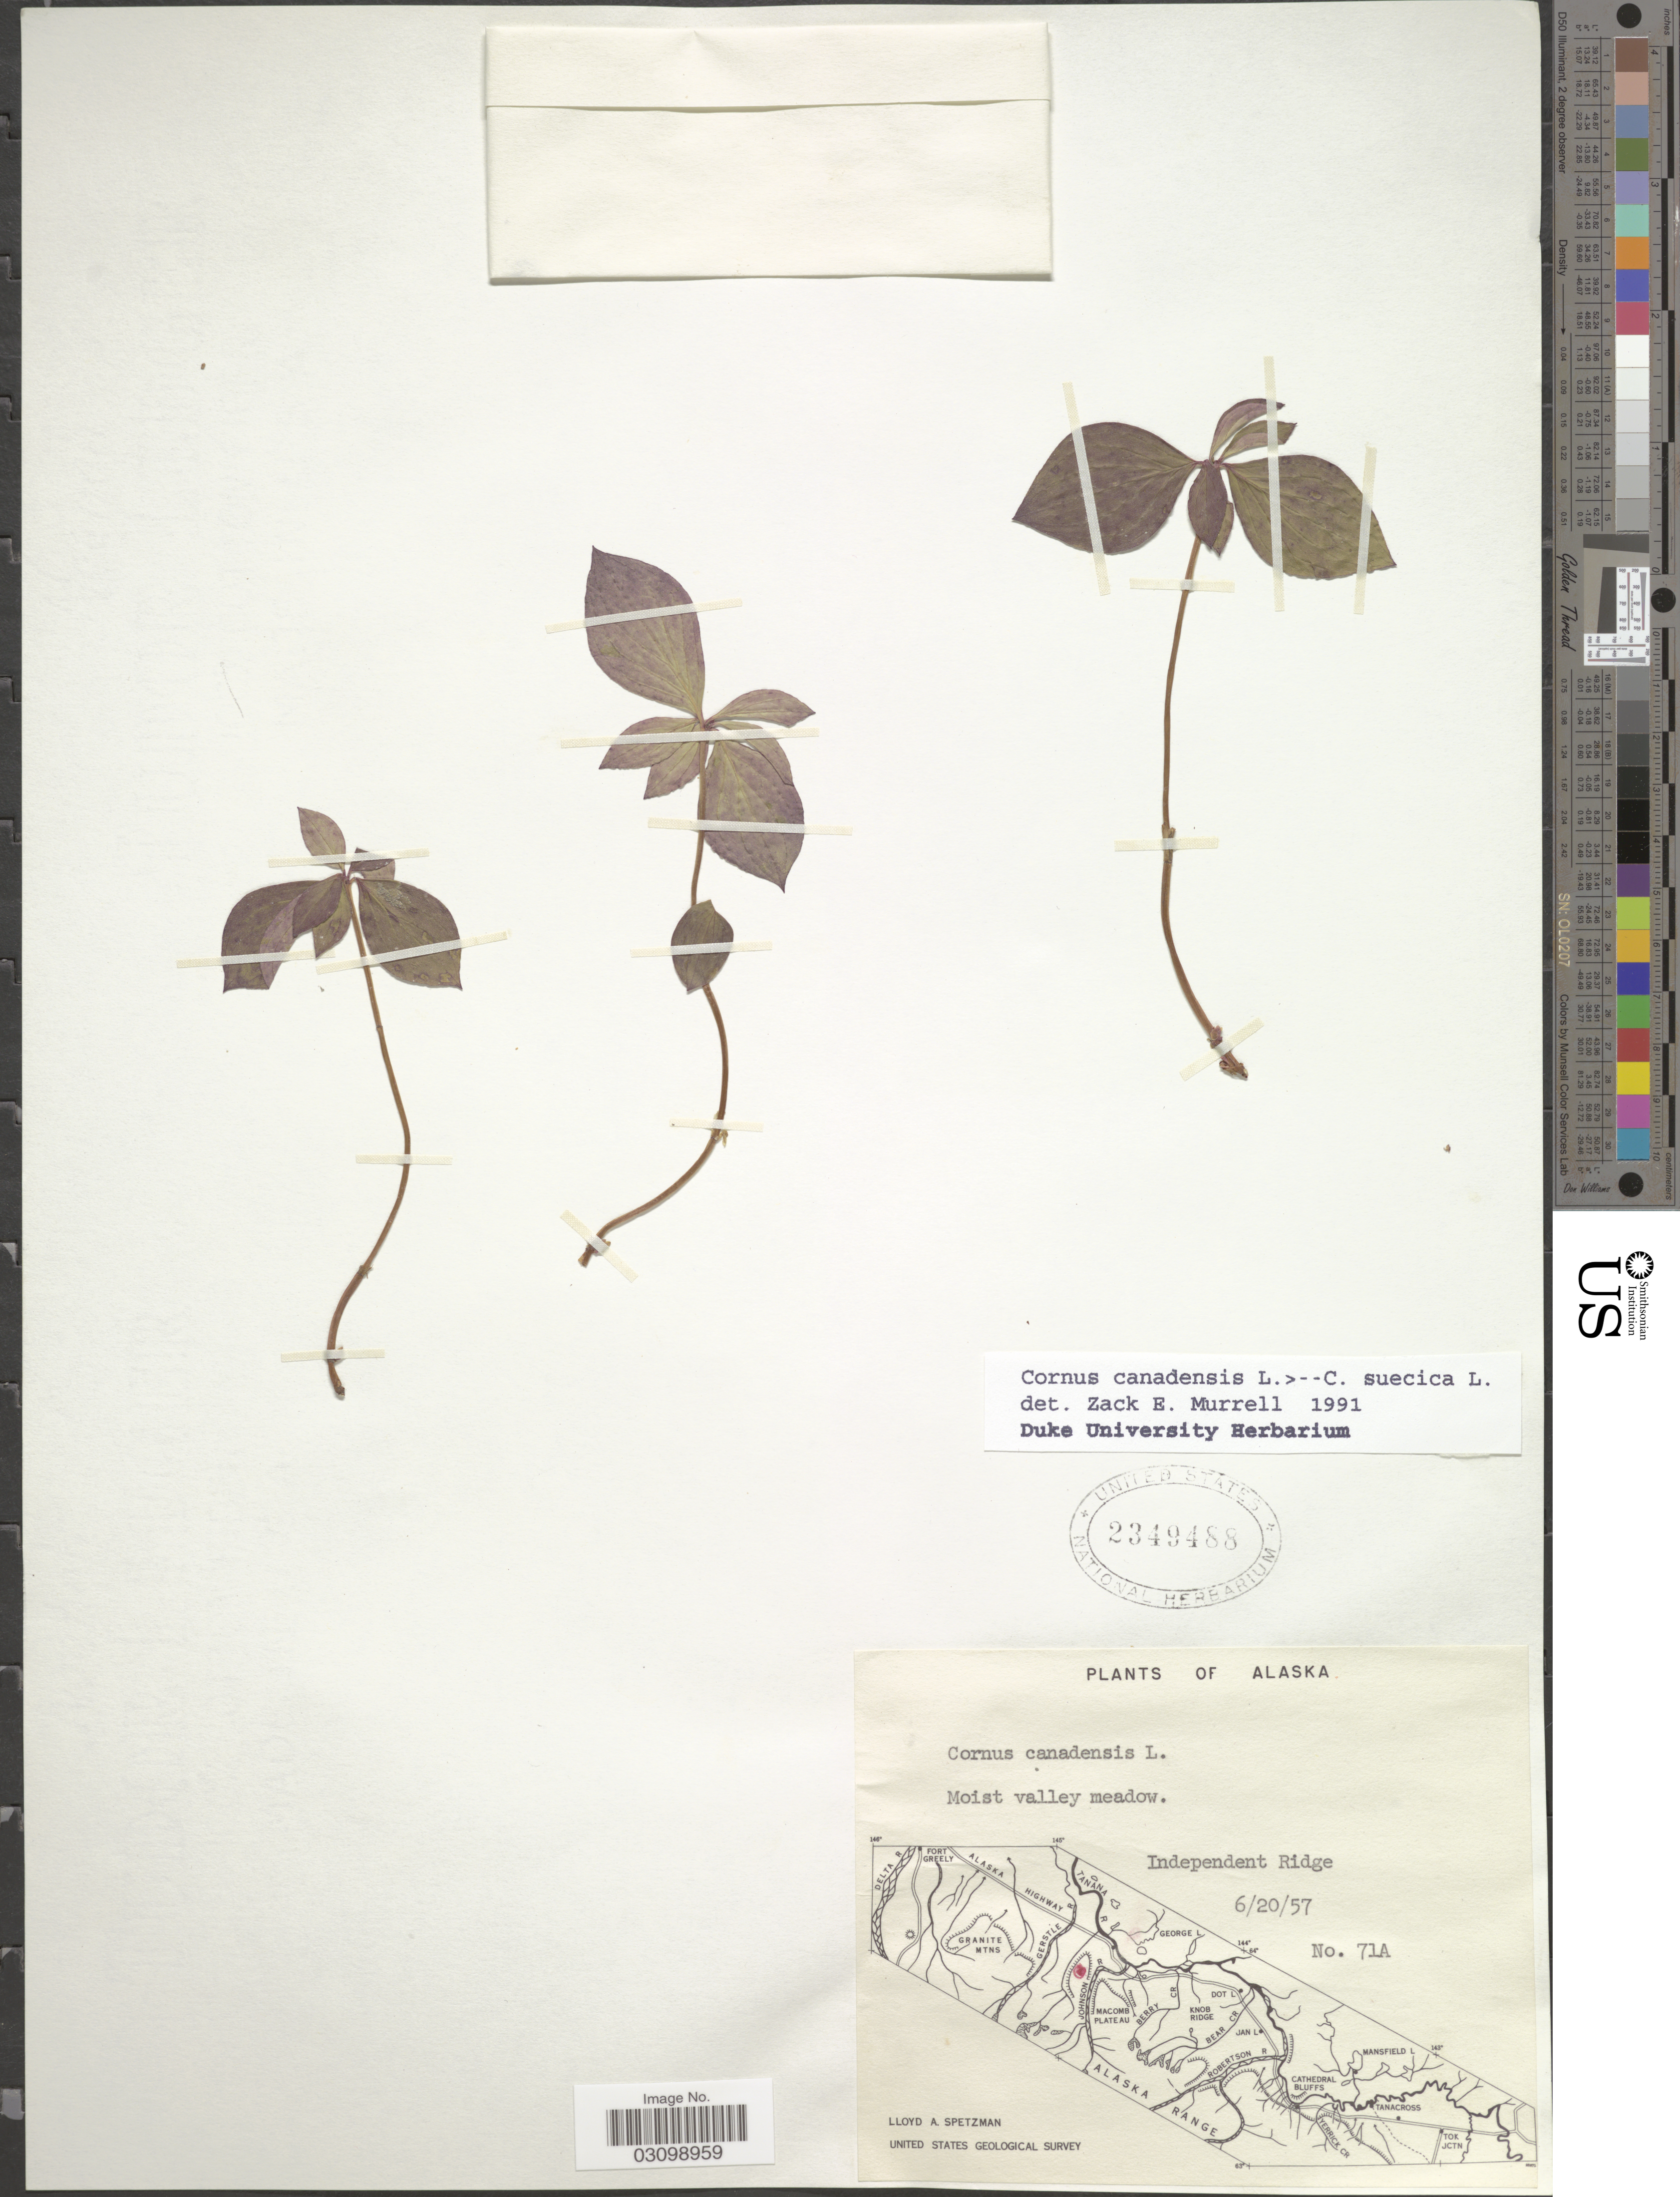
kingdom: Plantae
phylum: Tracheophyta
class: Magnoliopsida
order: Cornales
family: Cornaceae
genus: Cornus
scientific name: Cornus sp.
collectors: L. Spetzman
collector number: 71A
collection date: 1957-06-20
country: United States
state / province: Alaska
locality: Independent Ridge.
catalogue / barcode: US 2349488